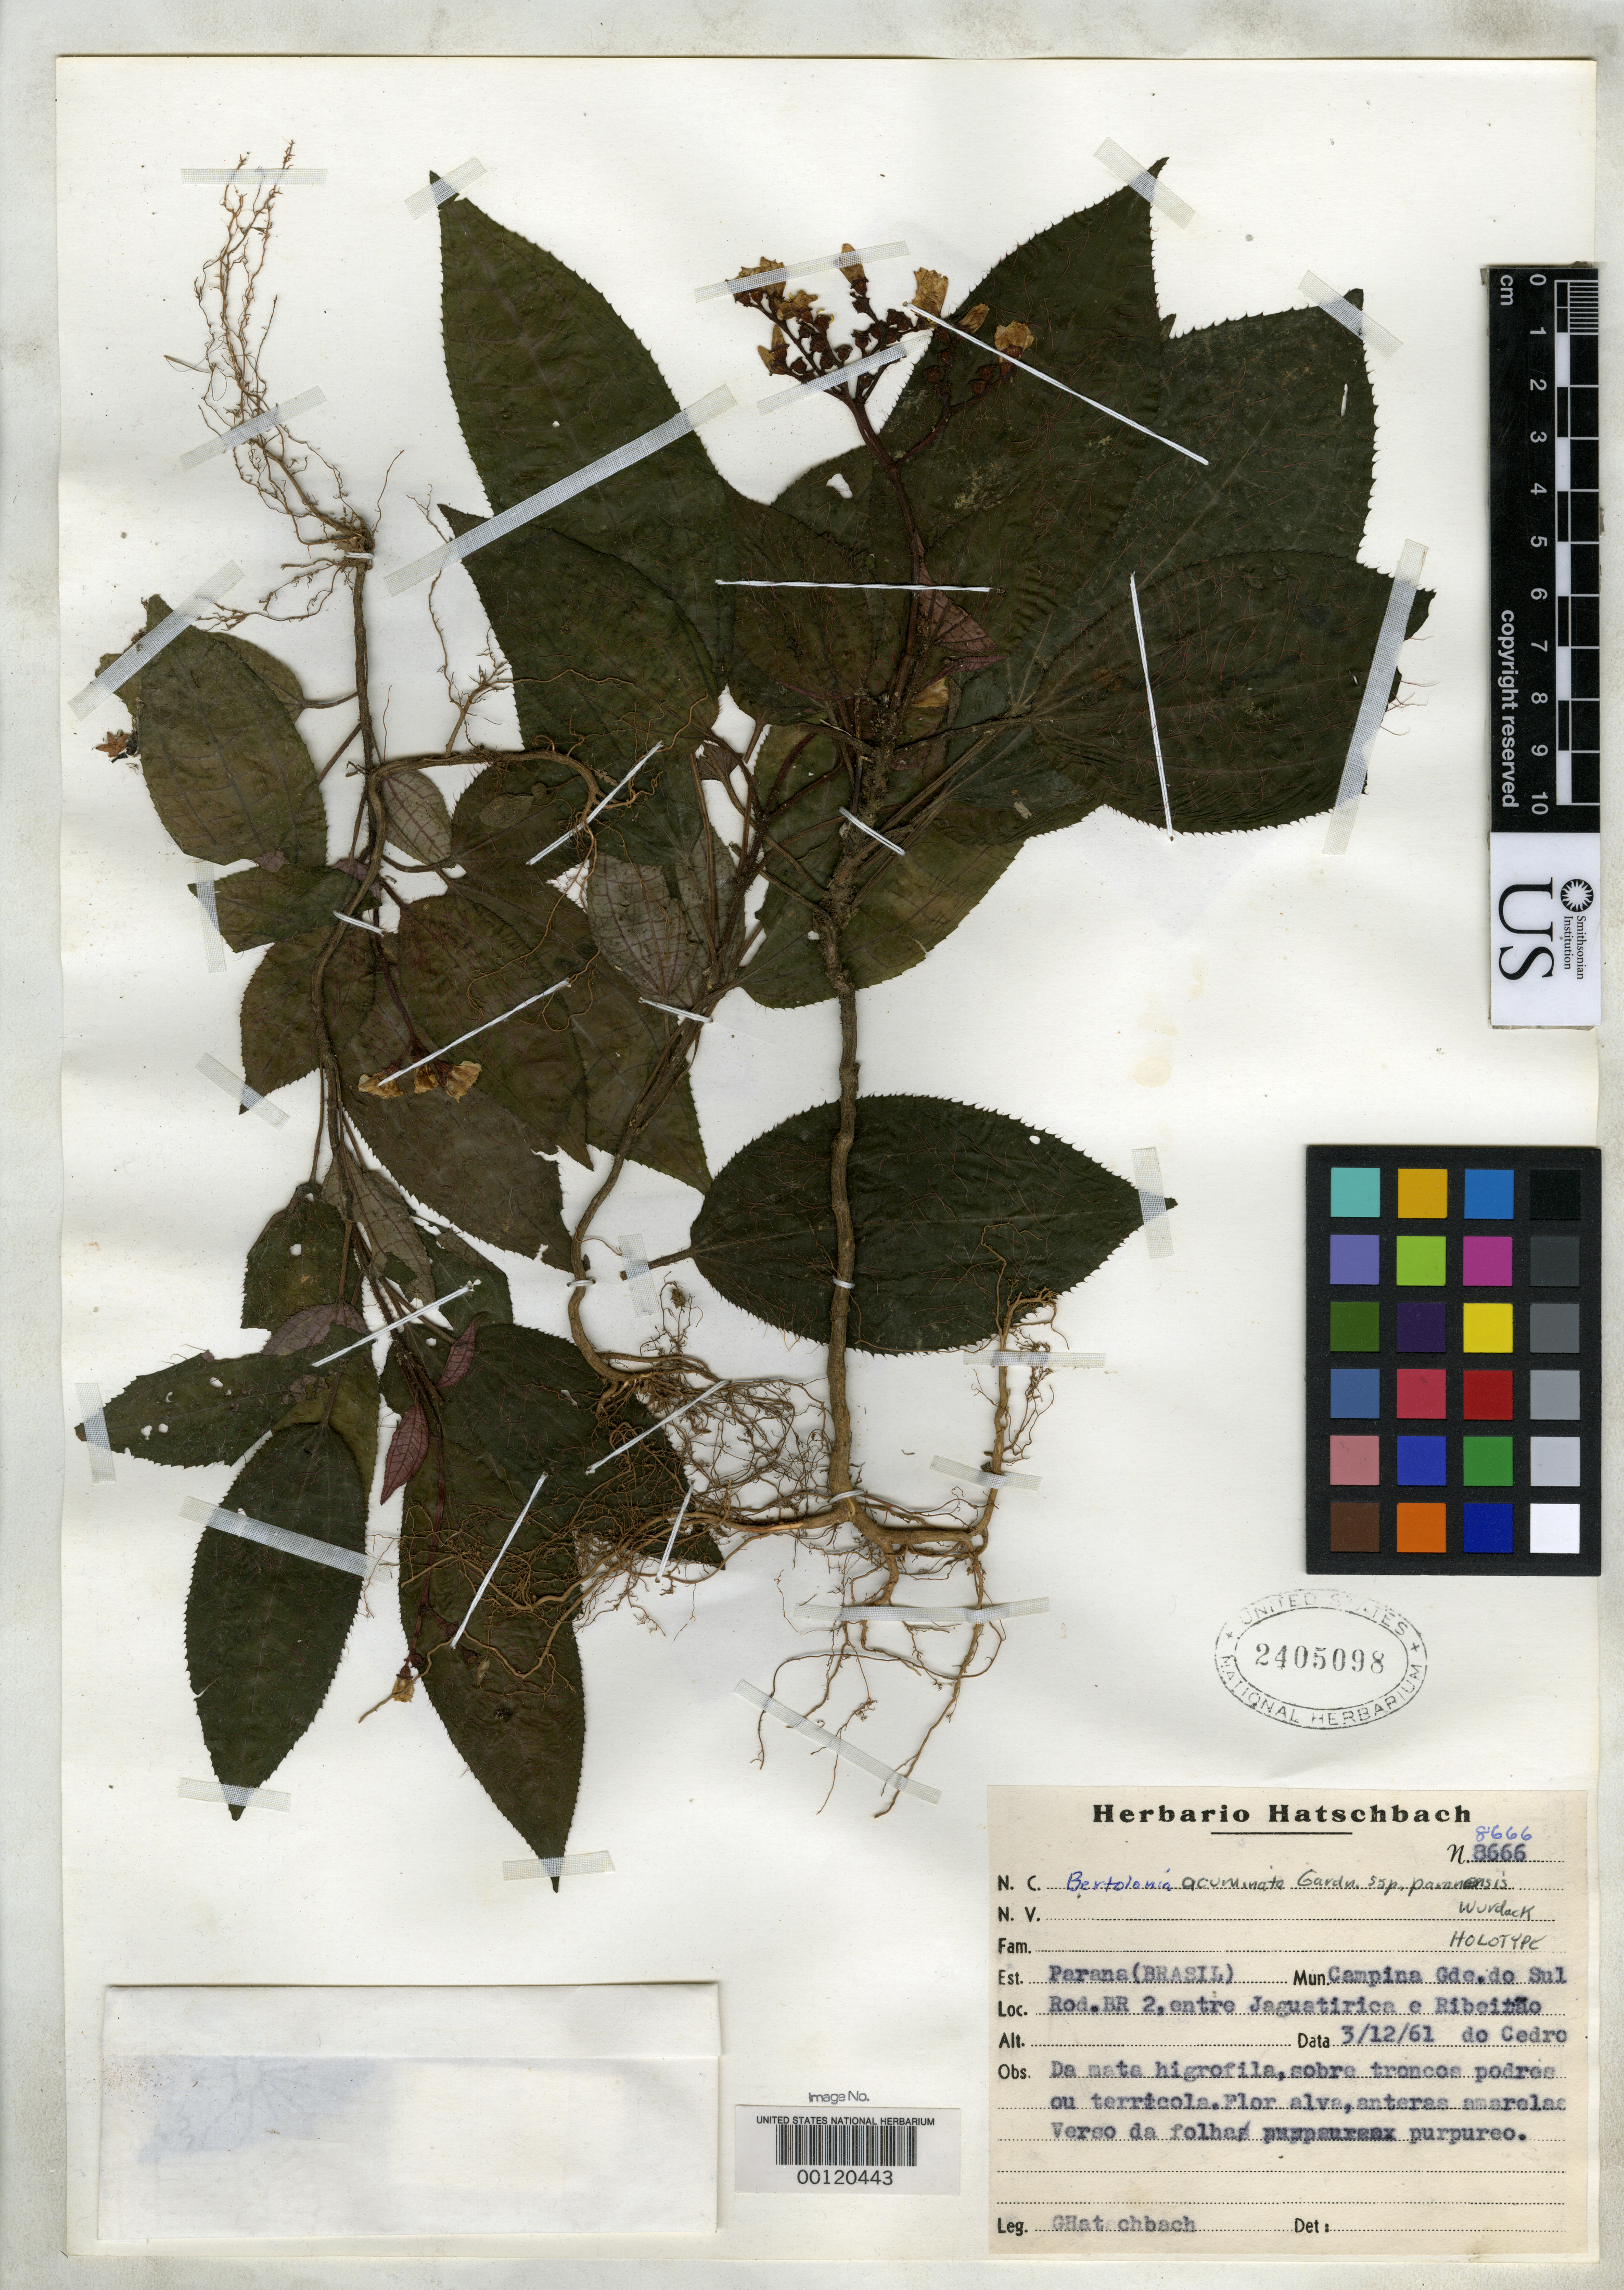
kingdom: Plantae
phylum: Tracheophyta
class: Magnoliopsida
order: Myrtales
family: Melastomataceae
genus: Bertolonia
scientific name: Bertolonia acuminata subsp. paranensis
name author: Wurdack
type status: Holotype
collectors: G. Hatschbach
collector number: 8666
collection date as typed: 21 Mar 1961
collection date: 1961-03-21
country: Brazil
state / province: Paraná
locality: Between Jaguatirica and Ribeirao.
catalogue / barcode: US 2405098